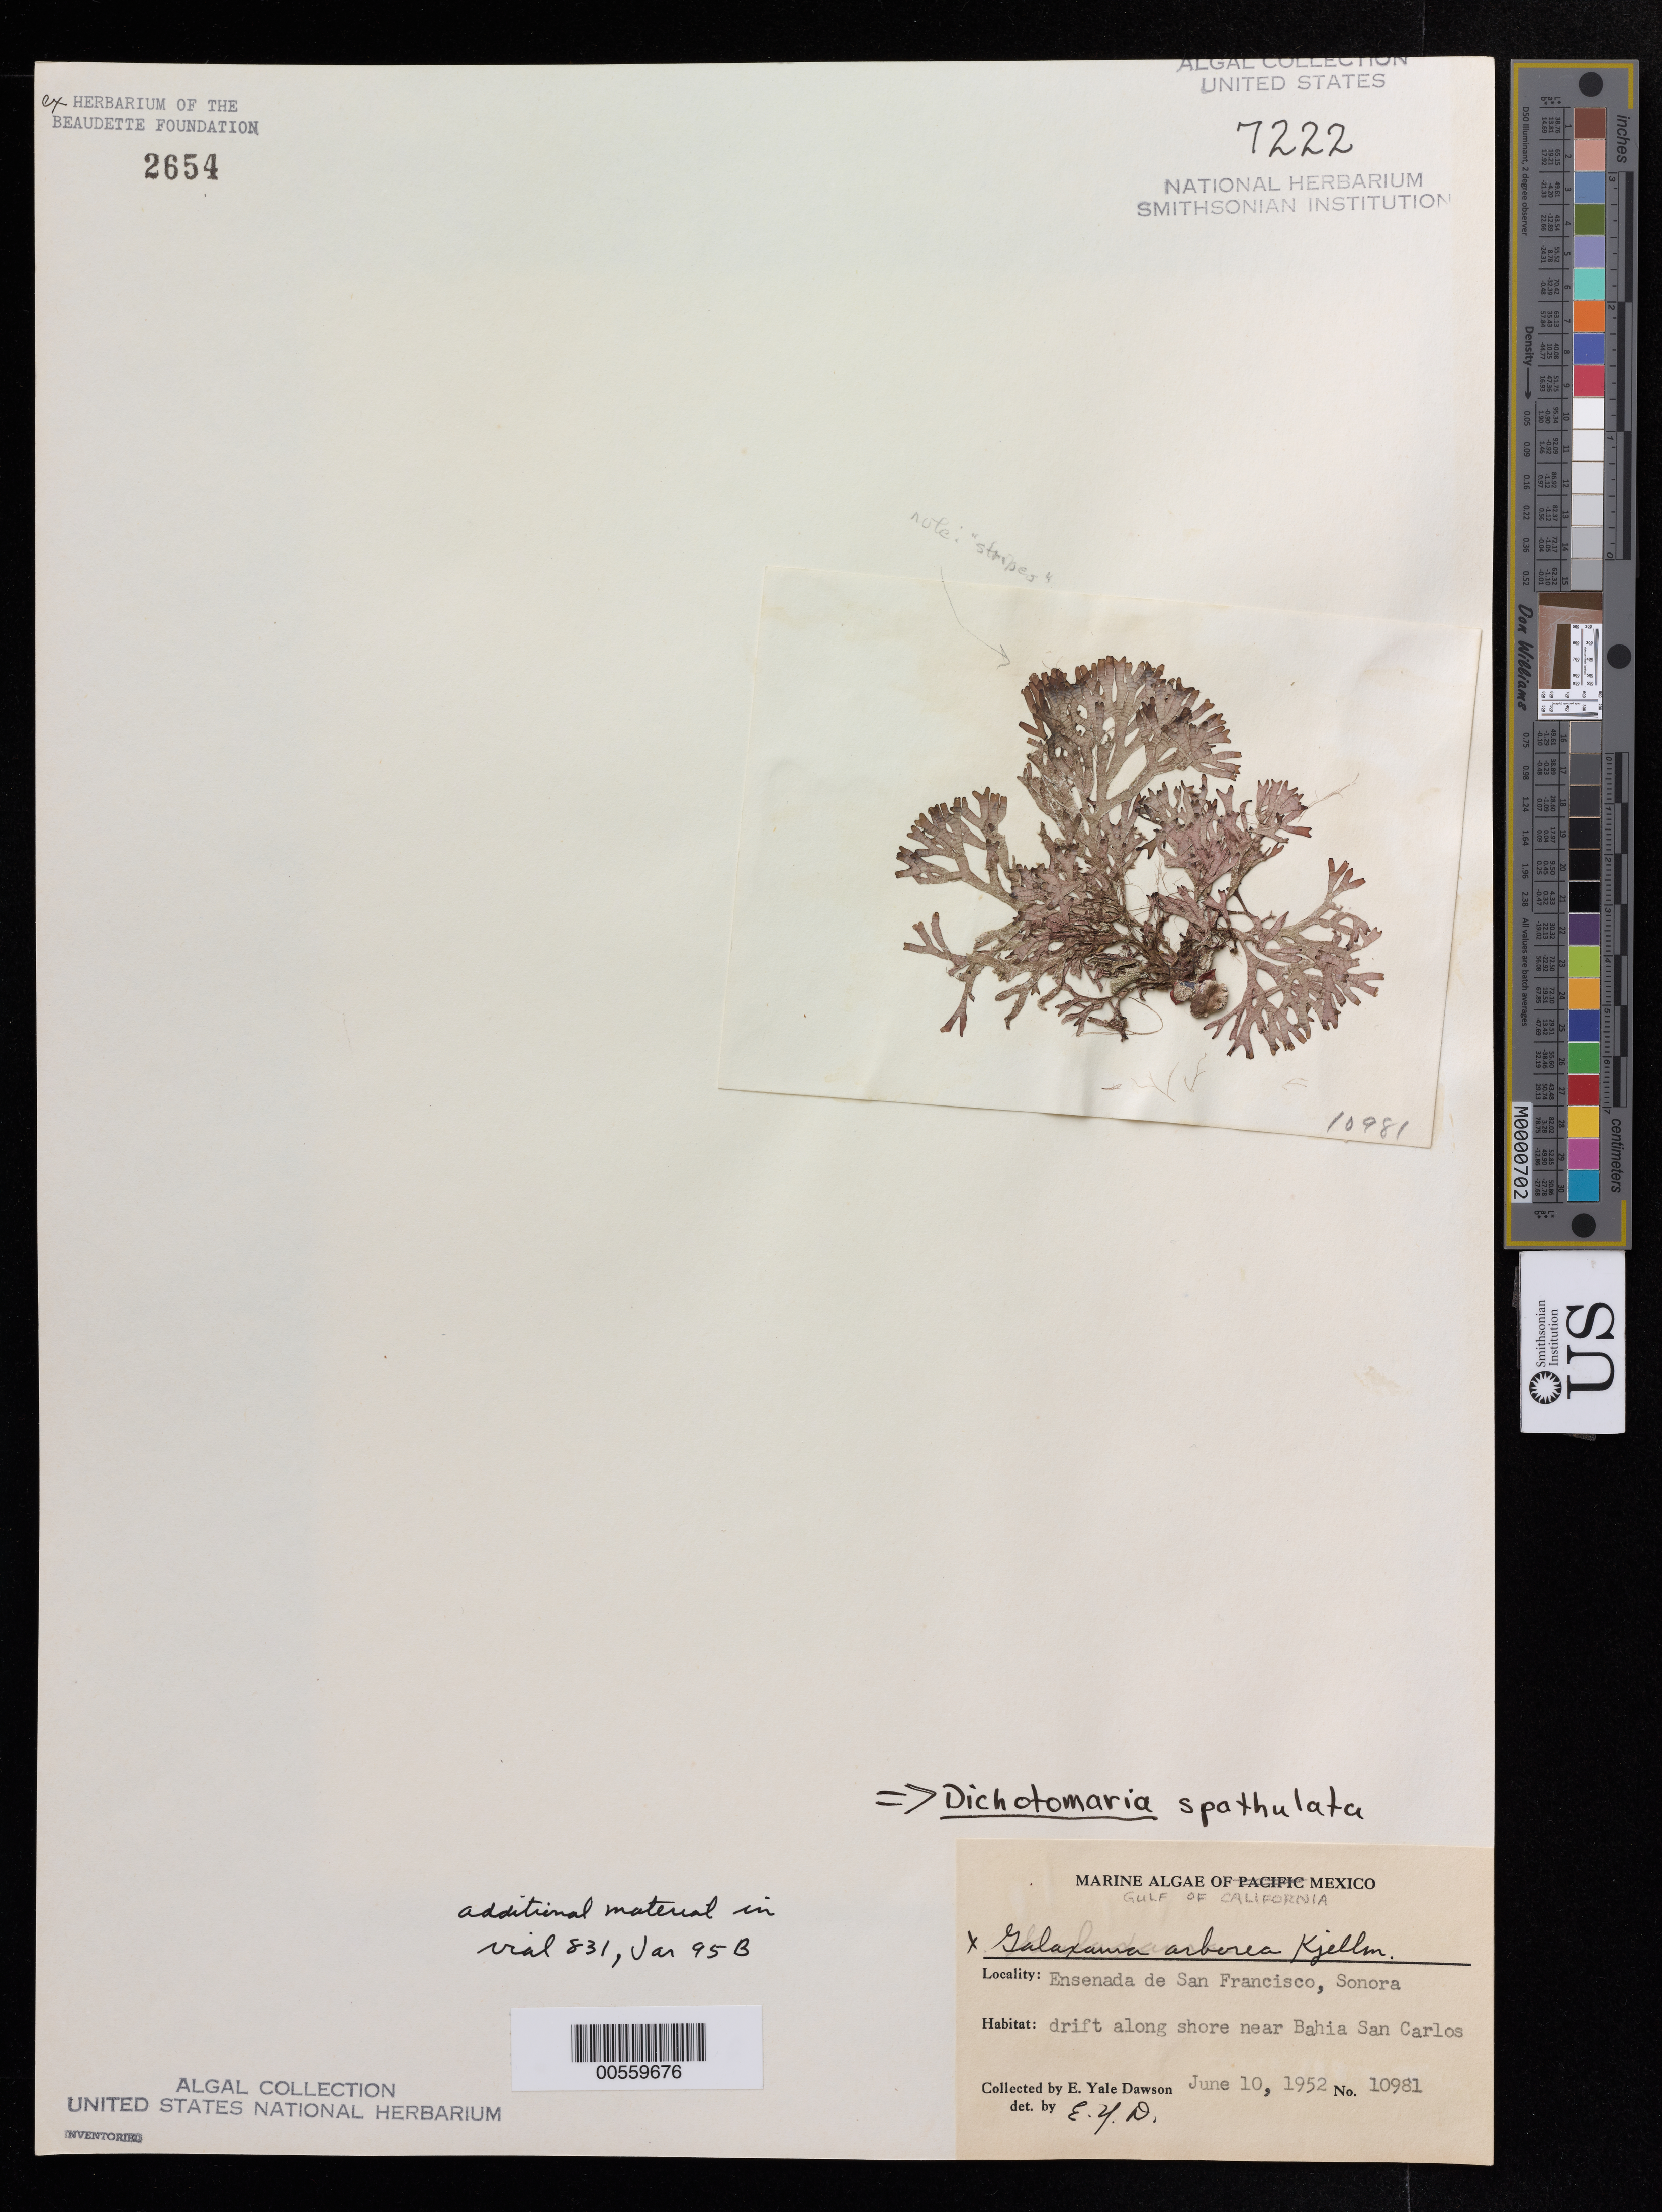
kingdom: Plantae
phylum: Rhodophyta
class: Florideophyceae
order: Nemaliales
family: Galaxauraceae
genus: Dichotomaria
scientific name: Dichotomaria spathulata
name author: (Kjellm.) A. Kurihara & Huisman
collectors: E. Y. Dawson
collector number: EYD 10981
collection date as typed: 10 Jun 1952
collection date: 1952-06-10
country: Mexico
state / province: Sonora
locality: Ensenada de San Francisco, near Bahia San Carlos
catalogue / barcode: US 7222